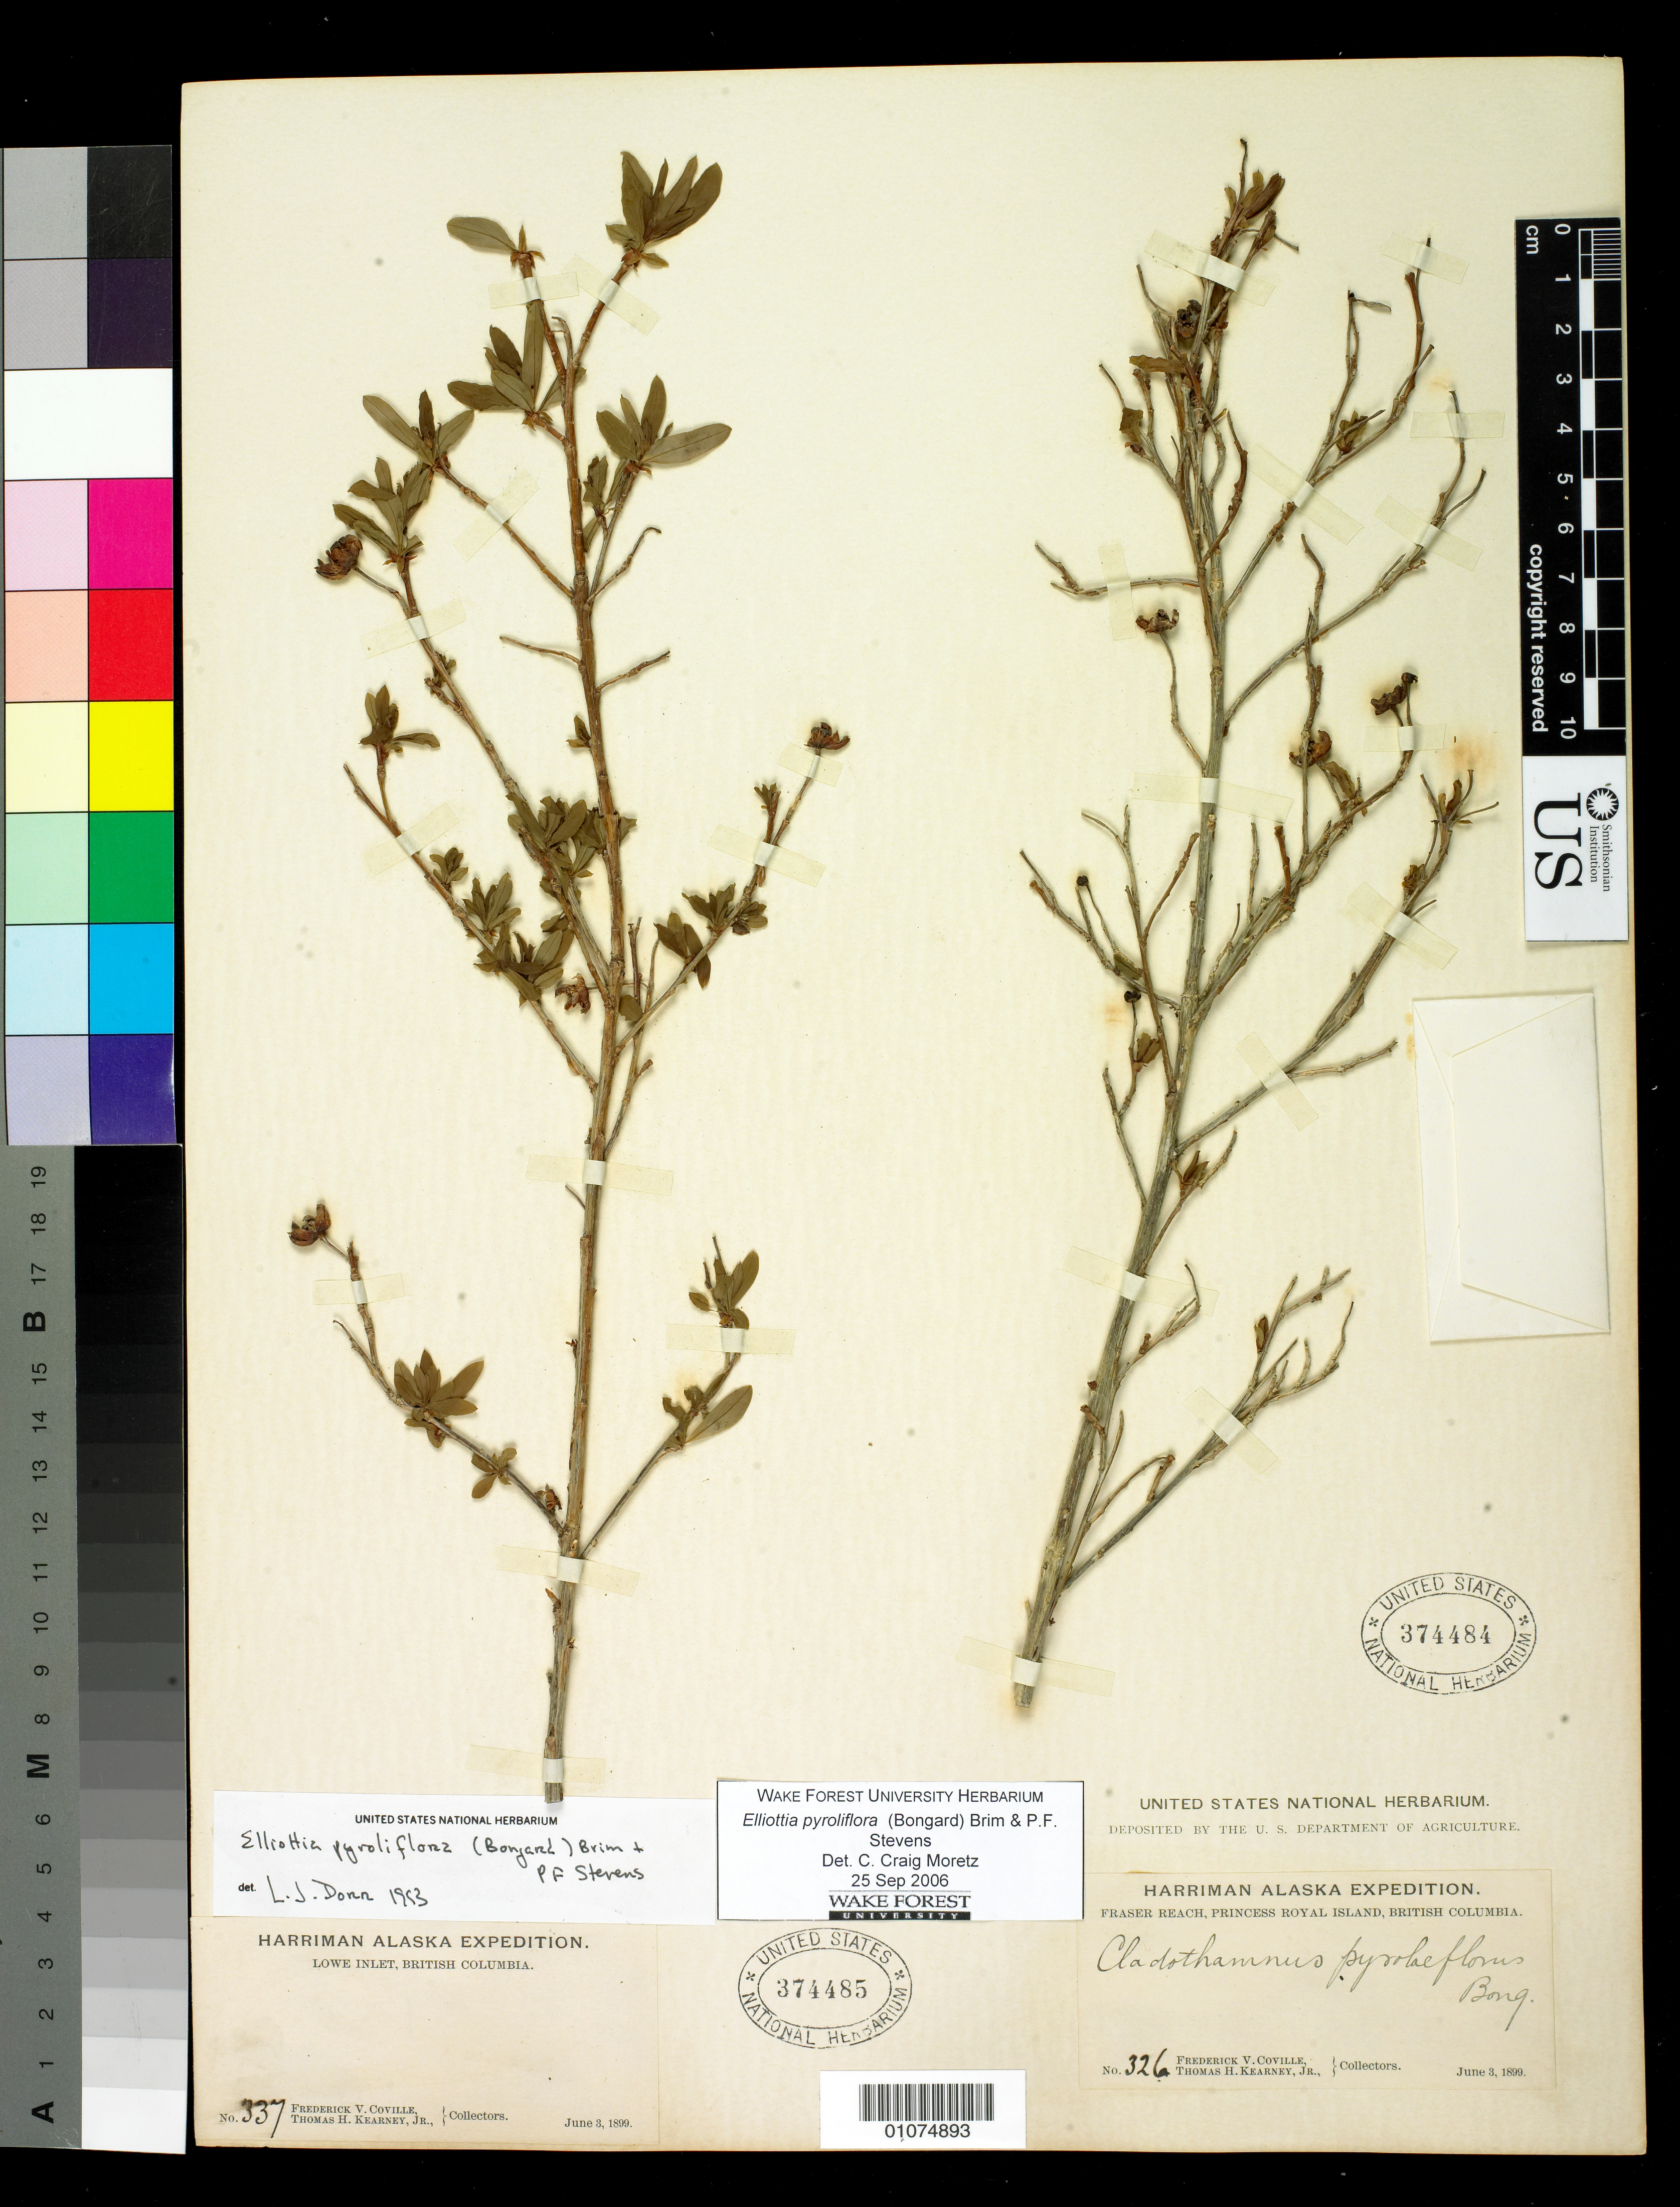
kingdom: Plantae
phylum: Tracheophyta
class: Magnoliopsida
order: Ericales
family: Ericaceae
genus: Elliottia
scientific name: Elliottia pyroliflora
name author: (Bong.) P.F. Stevens & Brim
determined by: Moretz, C. C.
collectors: F. V. Coville & T. H. Kearney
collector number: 326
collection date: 1899-06-03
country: Canada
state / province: British Columbia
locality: Fraser Reach, Princess Royal Island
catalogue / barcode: US 374484